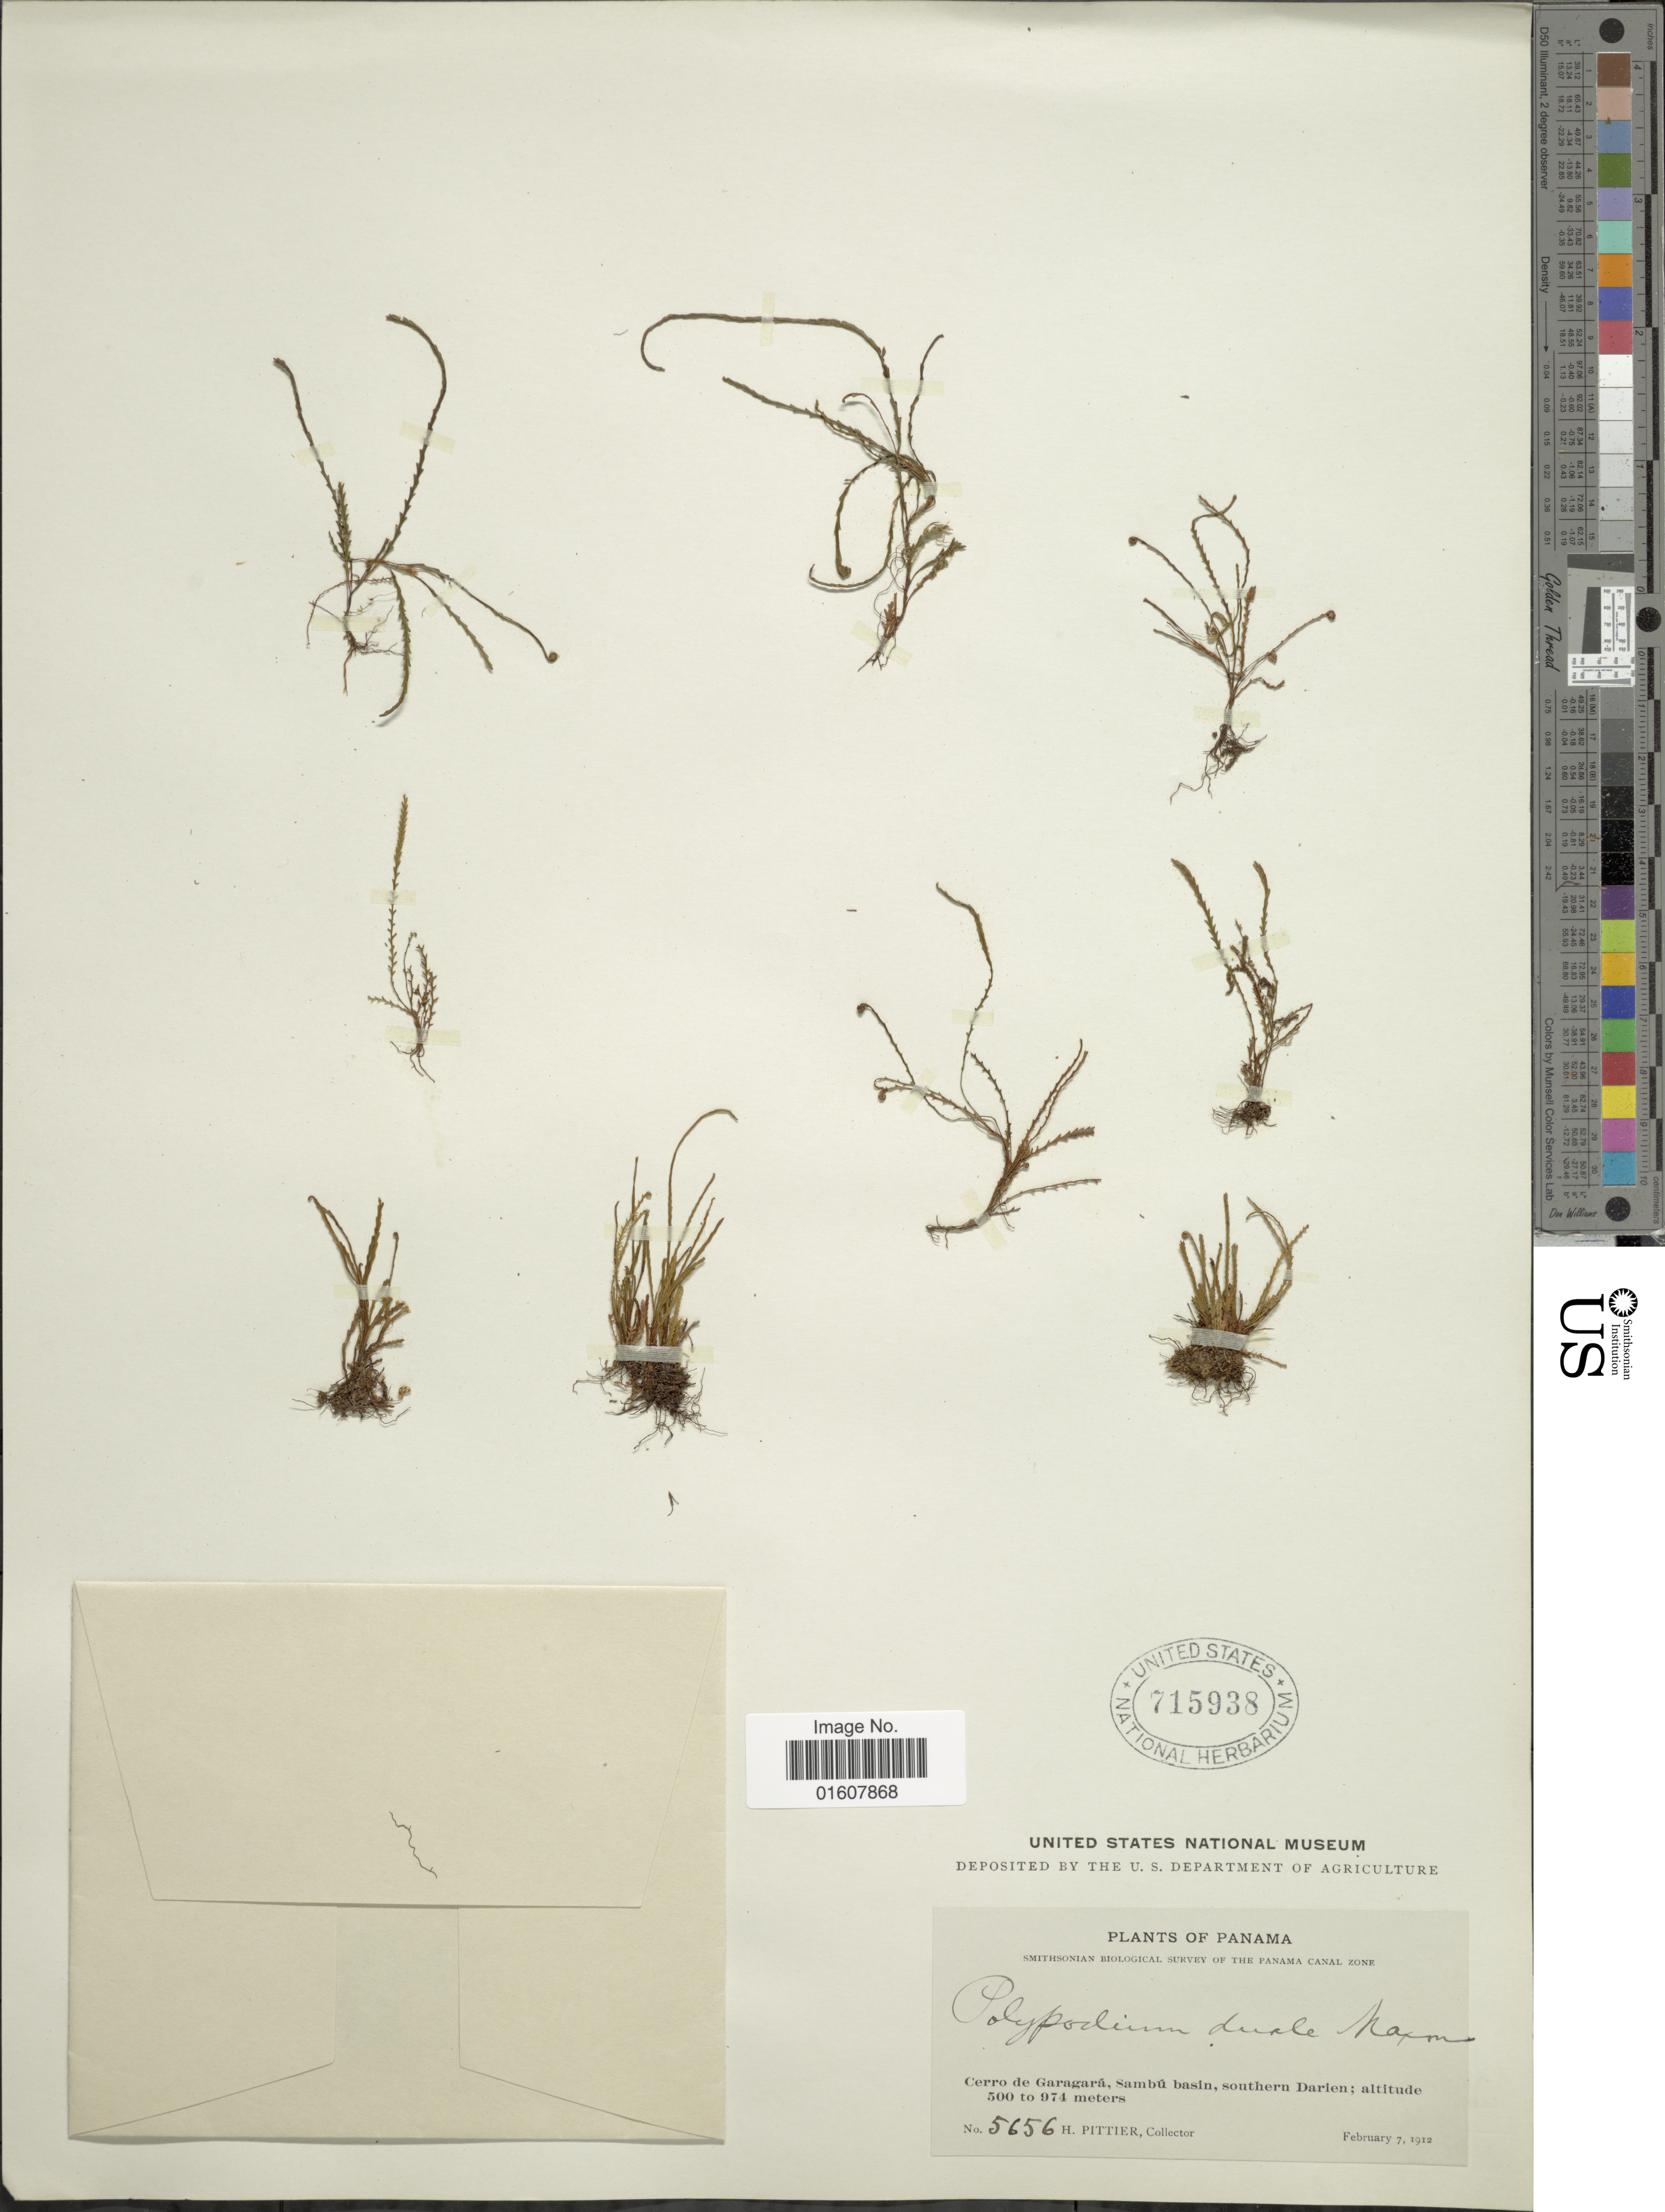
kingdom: Plantae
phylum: Tracheophyta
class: Polypodiopsida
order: Polypodiales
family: Polypodiaceae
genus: Cochlidium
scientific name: Cochlidium serrulatum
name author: (Sw.) L.E. Bishop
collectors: H. F. Pittier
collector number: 5656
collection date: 1912-02-07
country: Panama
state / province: Darién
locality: Cerro de Garagará, Sambú basin, southern Darien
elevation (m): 500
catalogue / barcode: US 715938